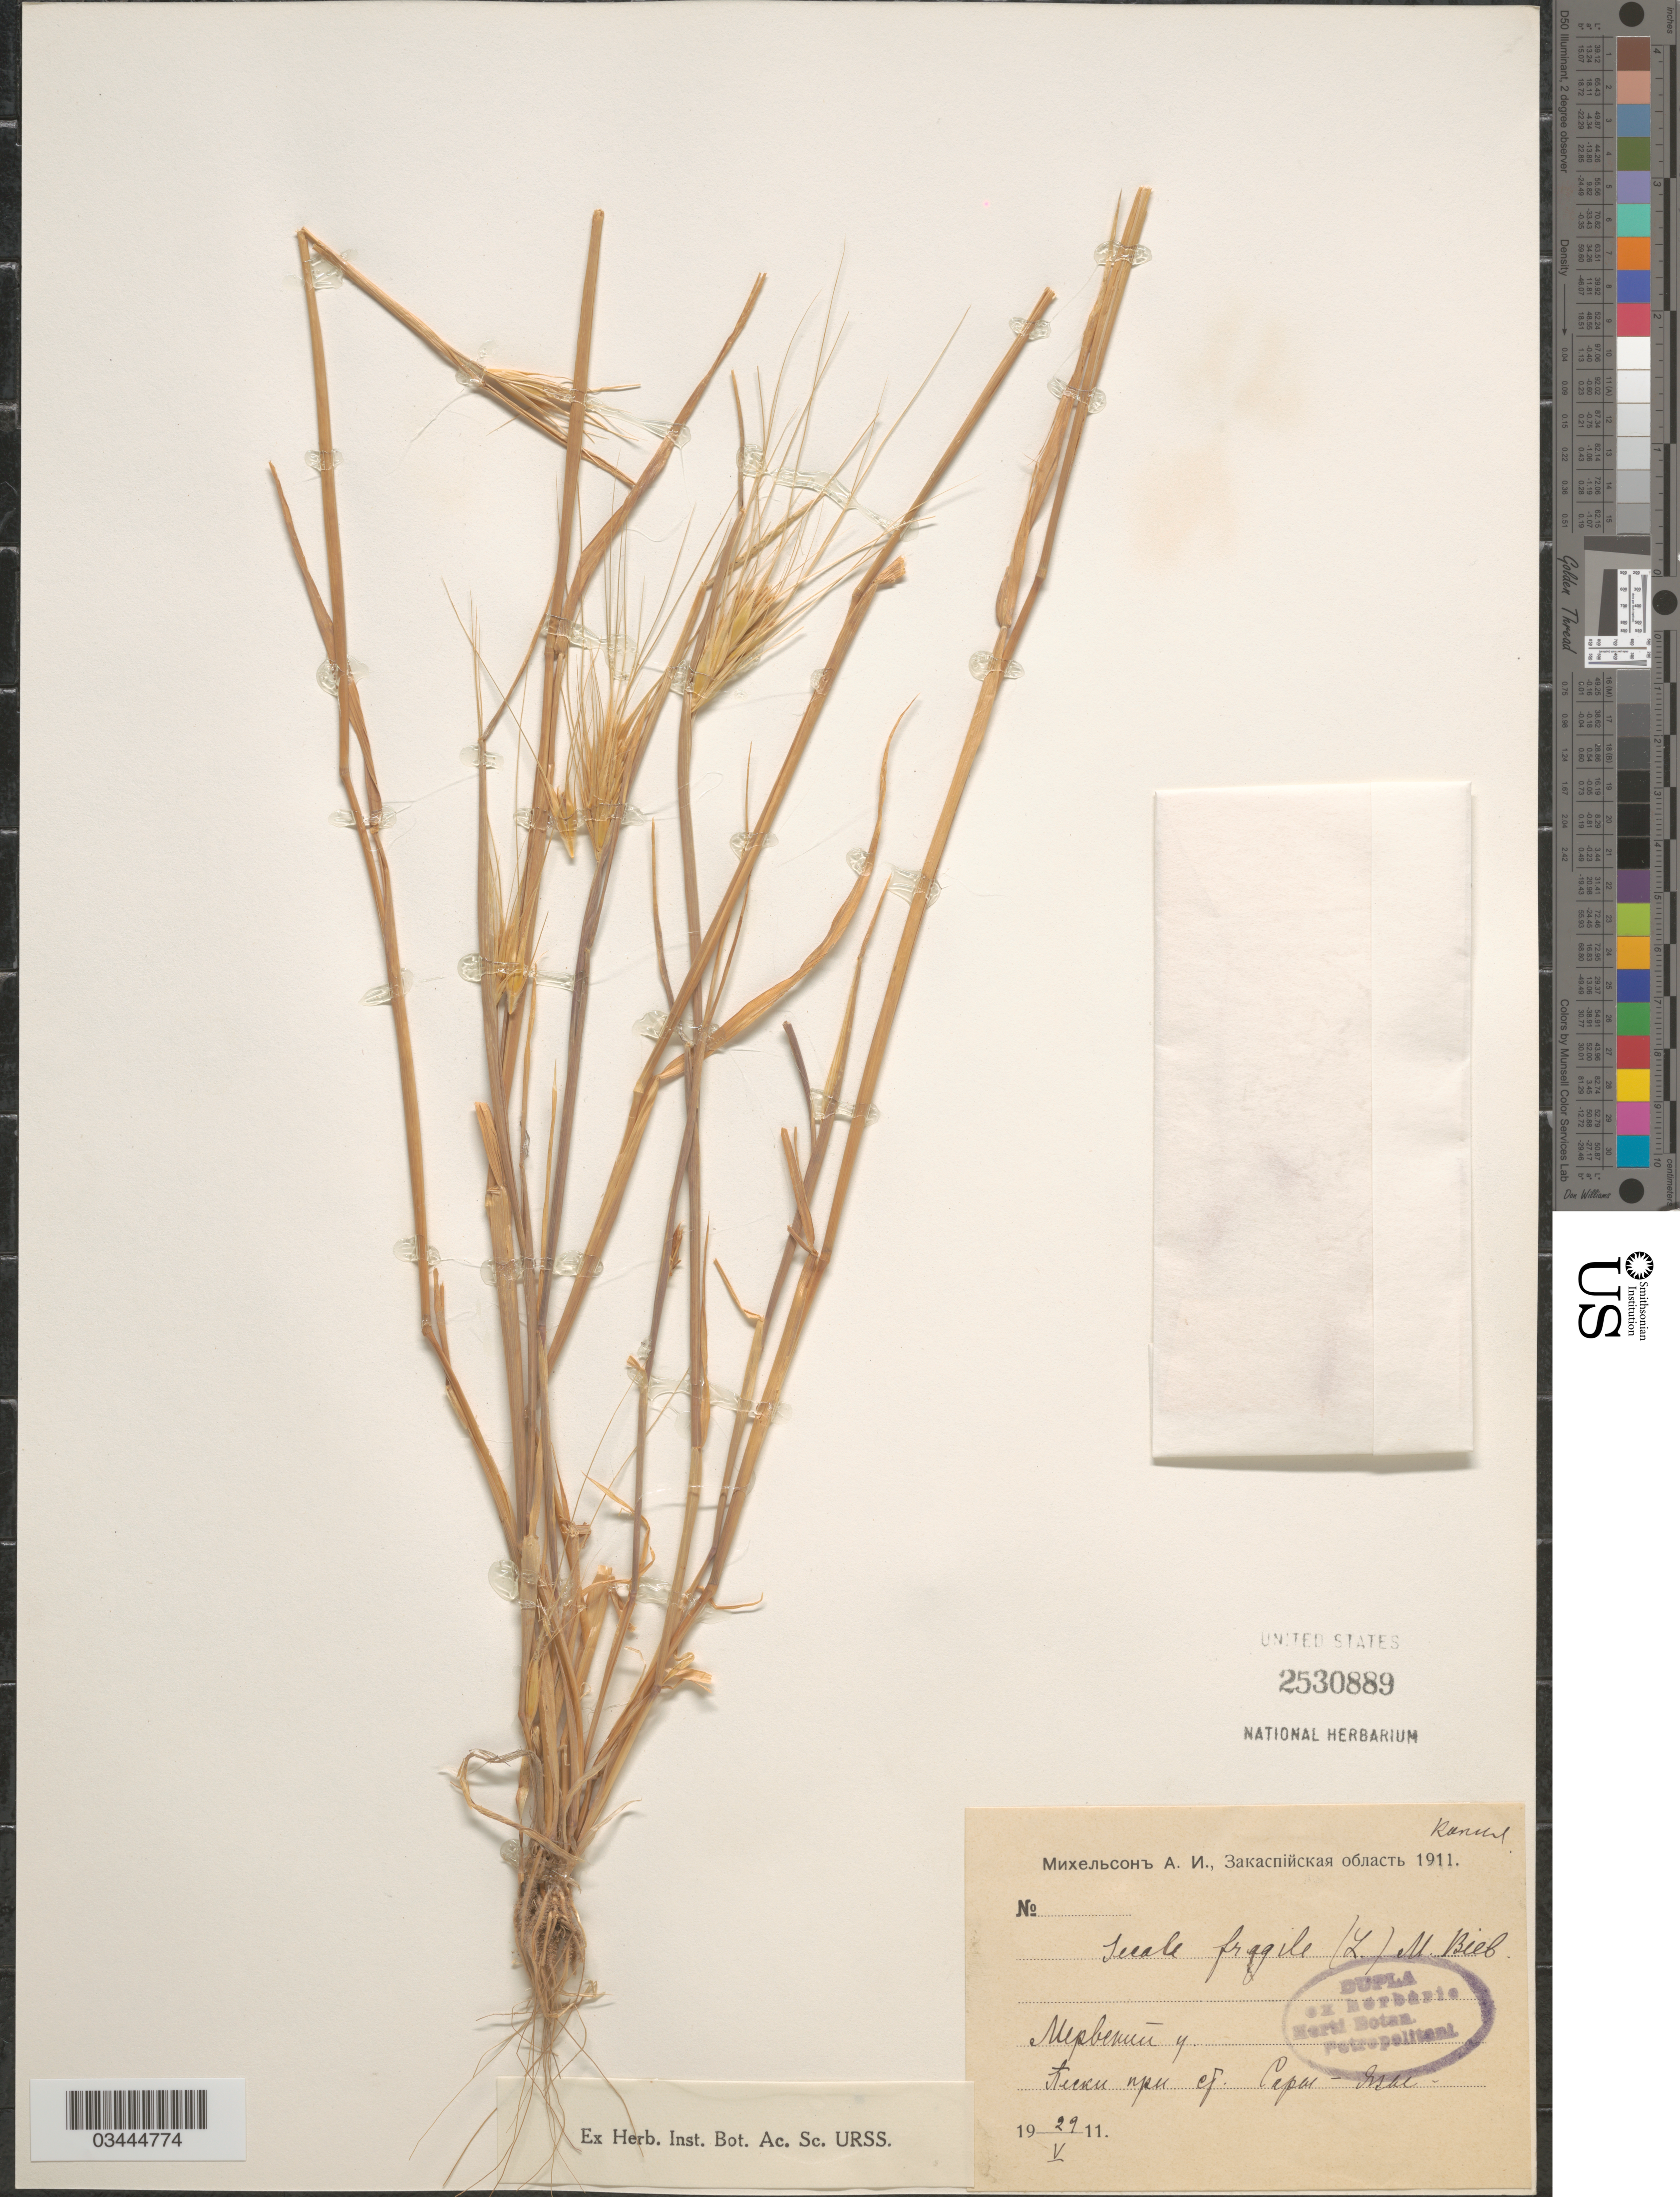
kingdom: Plantae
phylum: Tracheophyta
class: Liliopsida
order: Poales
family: Poaceae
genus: Secale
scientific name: Secale sylvestre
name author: Host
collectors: A. Mikhelson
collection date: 1911-05-29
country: Turkmenistan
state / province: Mary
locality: Sary-Yazy railroad station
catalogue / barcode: US 2530889